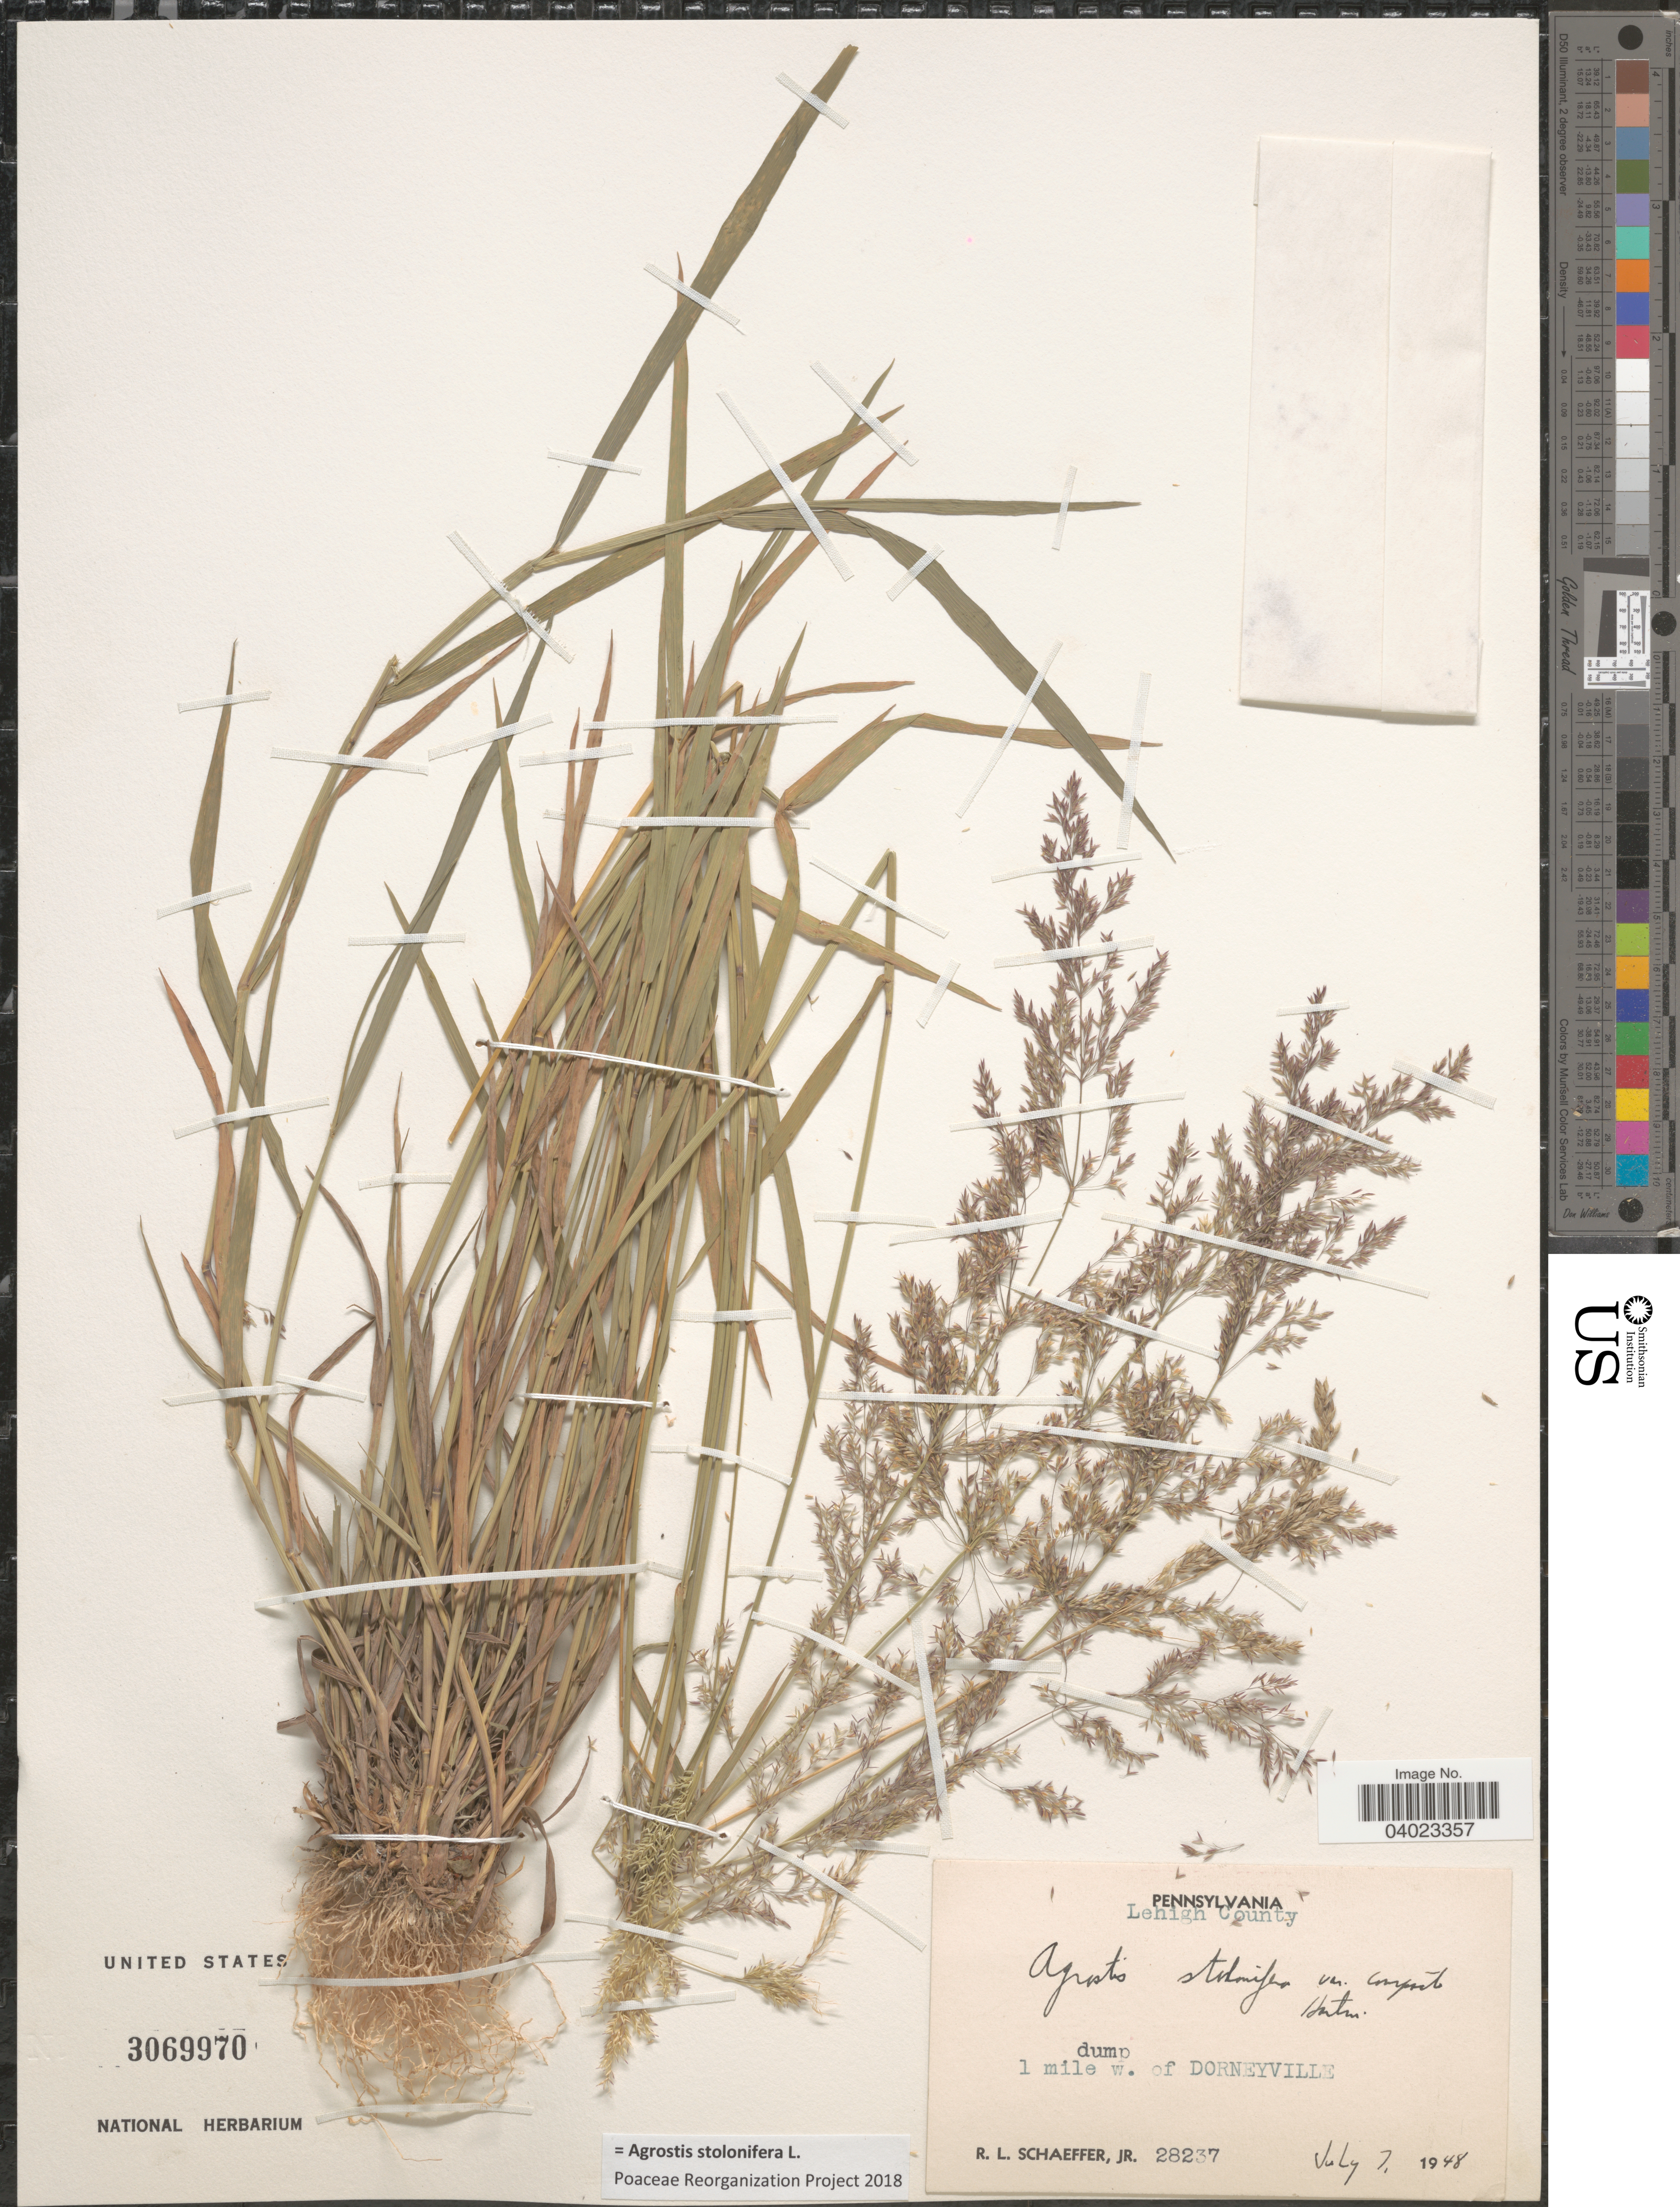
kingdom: Plantae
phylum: Tracheophyta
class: Liliopsida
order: Poales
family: Poaceae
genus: Agrostis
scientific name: Agrostis stolonifera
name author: L.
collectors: R. L. Schaeffer Jr.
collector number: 28237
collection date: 1948-07-07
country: United States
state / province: Pennsylvania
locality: Lehigh County. 1 mile w. of Dorneyville.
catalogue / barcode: US 3069970